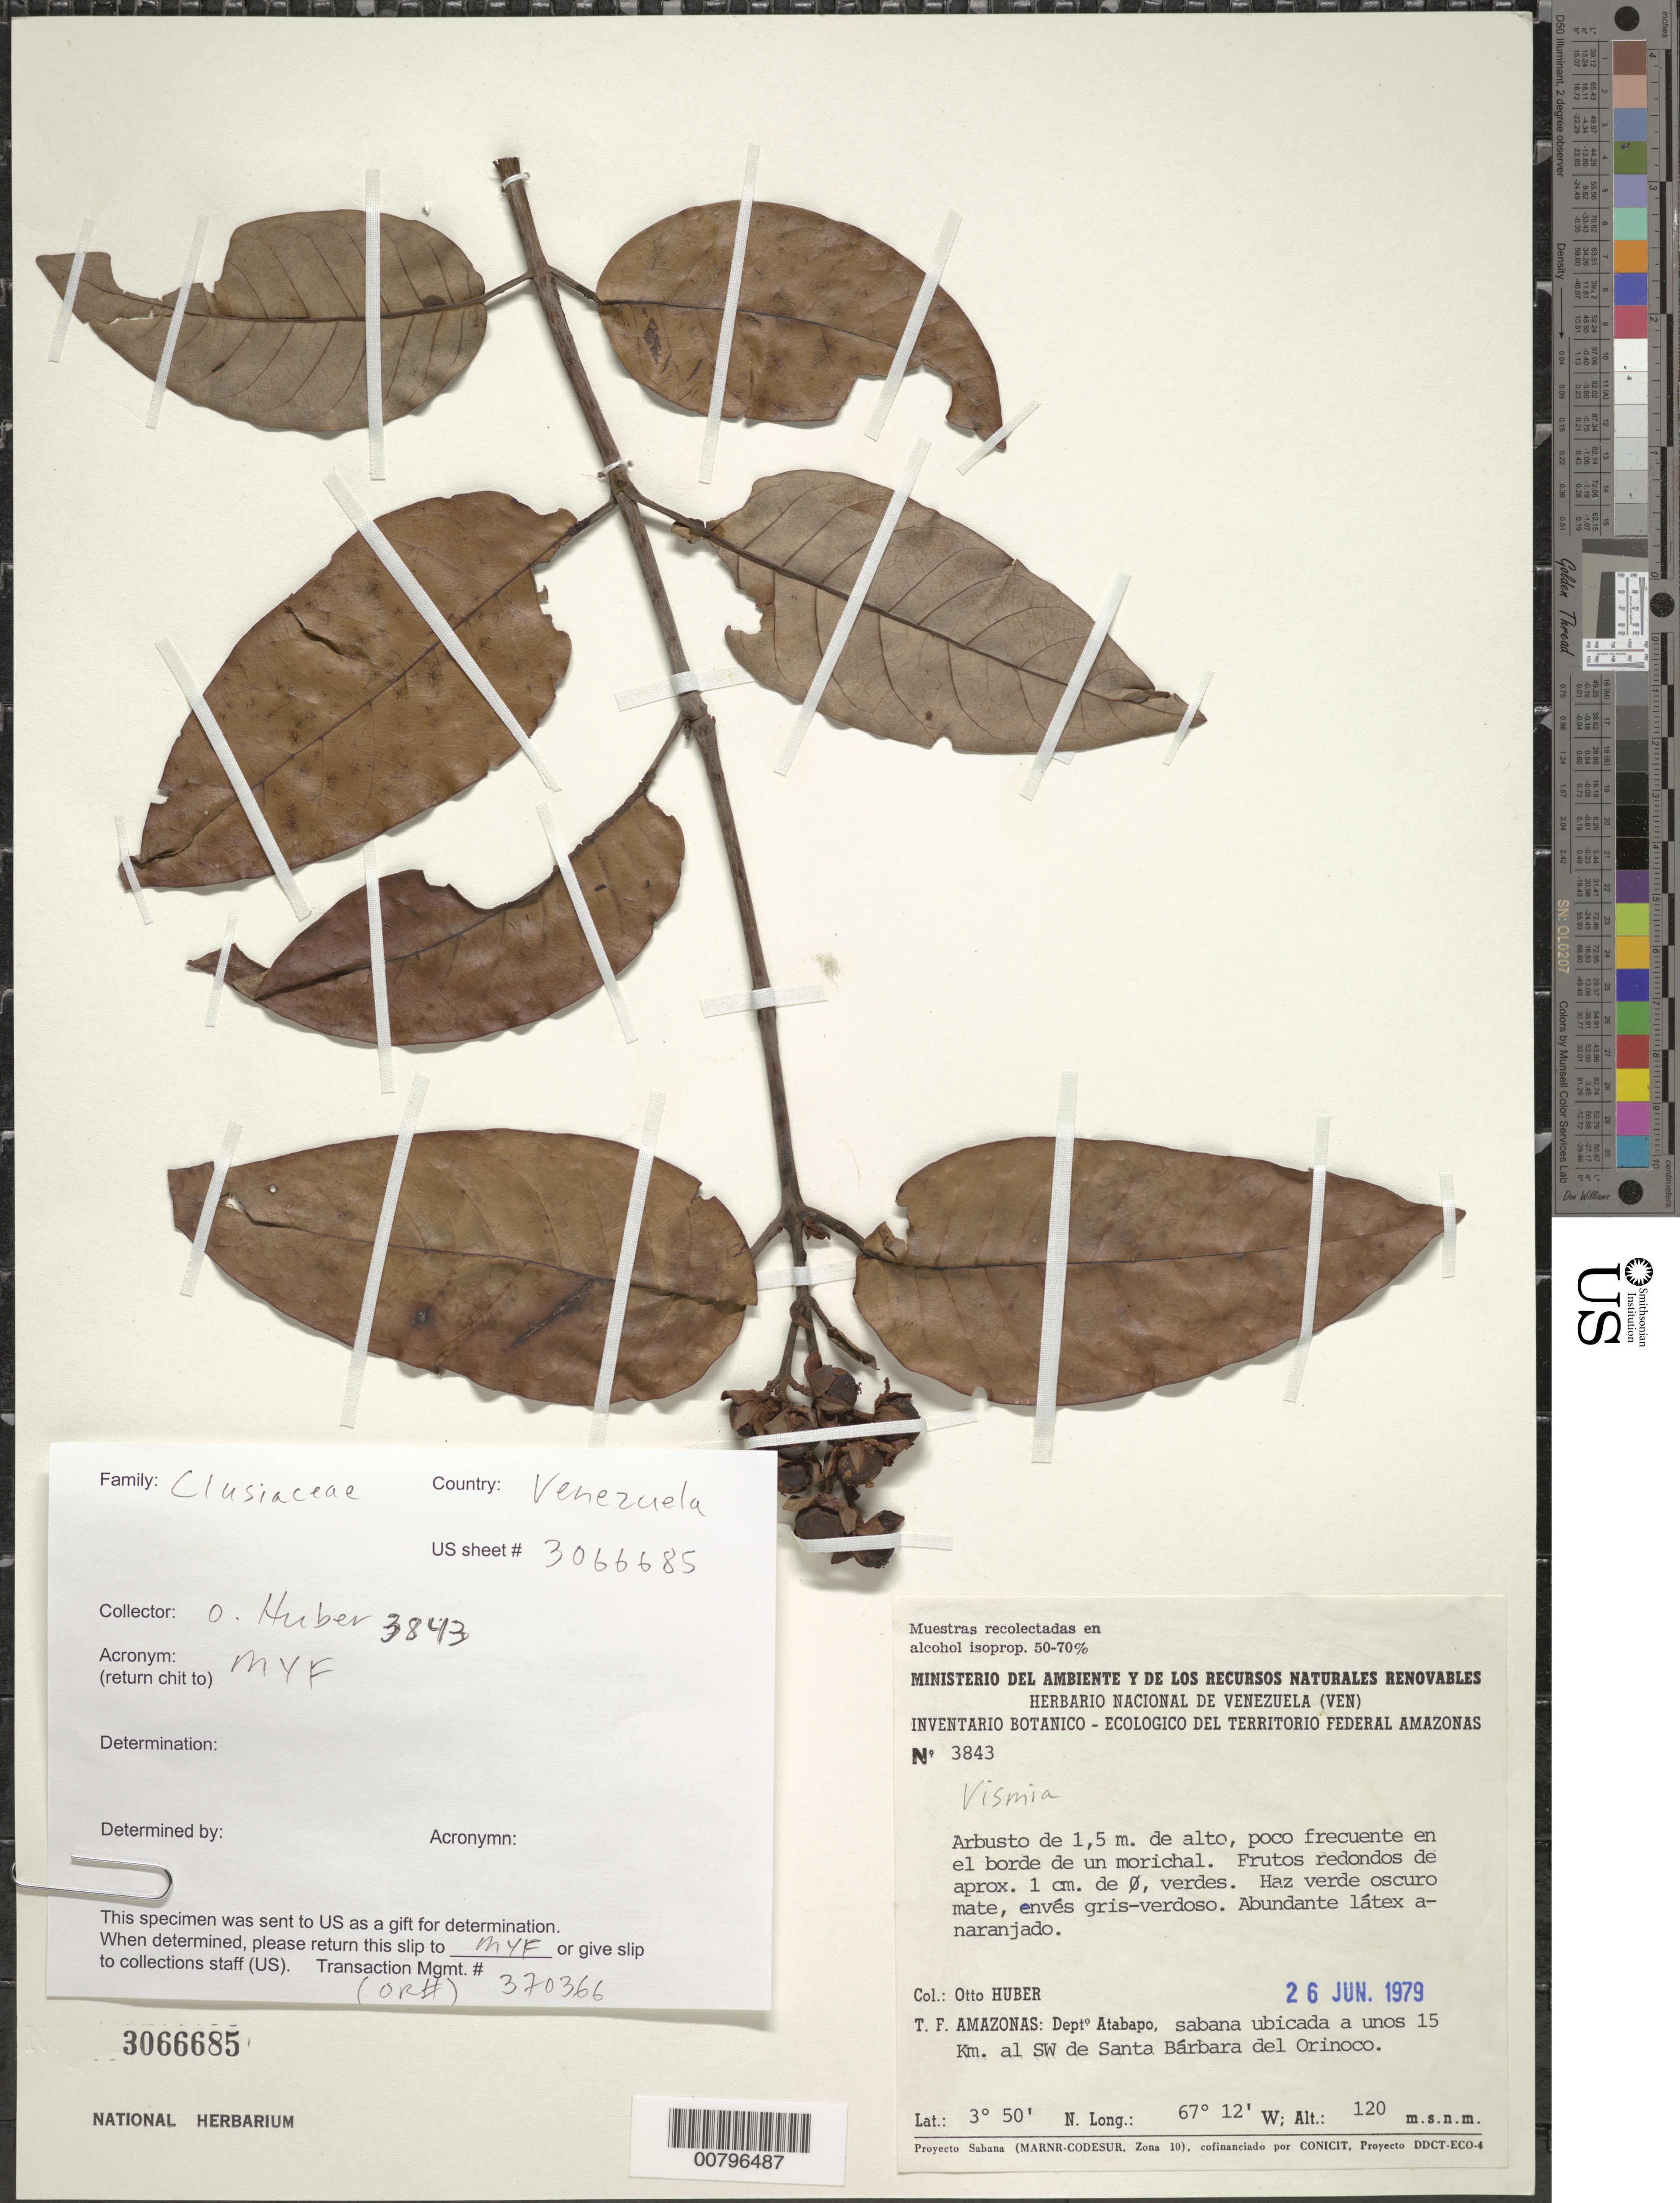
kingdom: Plantae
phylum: Tracheophyta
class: Magnoliopsida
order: Malpighiales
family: Hypericaceae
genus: Vismia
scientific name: Vismia sp.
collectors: O. Huber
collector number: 3843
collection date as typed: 26-Jun-79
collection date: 1979-06-26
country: Venezuela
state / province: Amazonas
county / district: Atures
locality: Santa Barbara del Orinoco, 15 km SW of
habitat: borde de un morichal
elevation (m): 120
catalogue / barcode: US 3066685